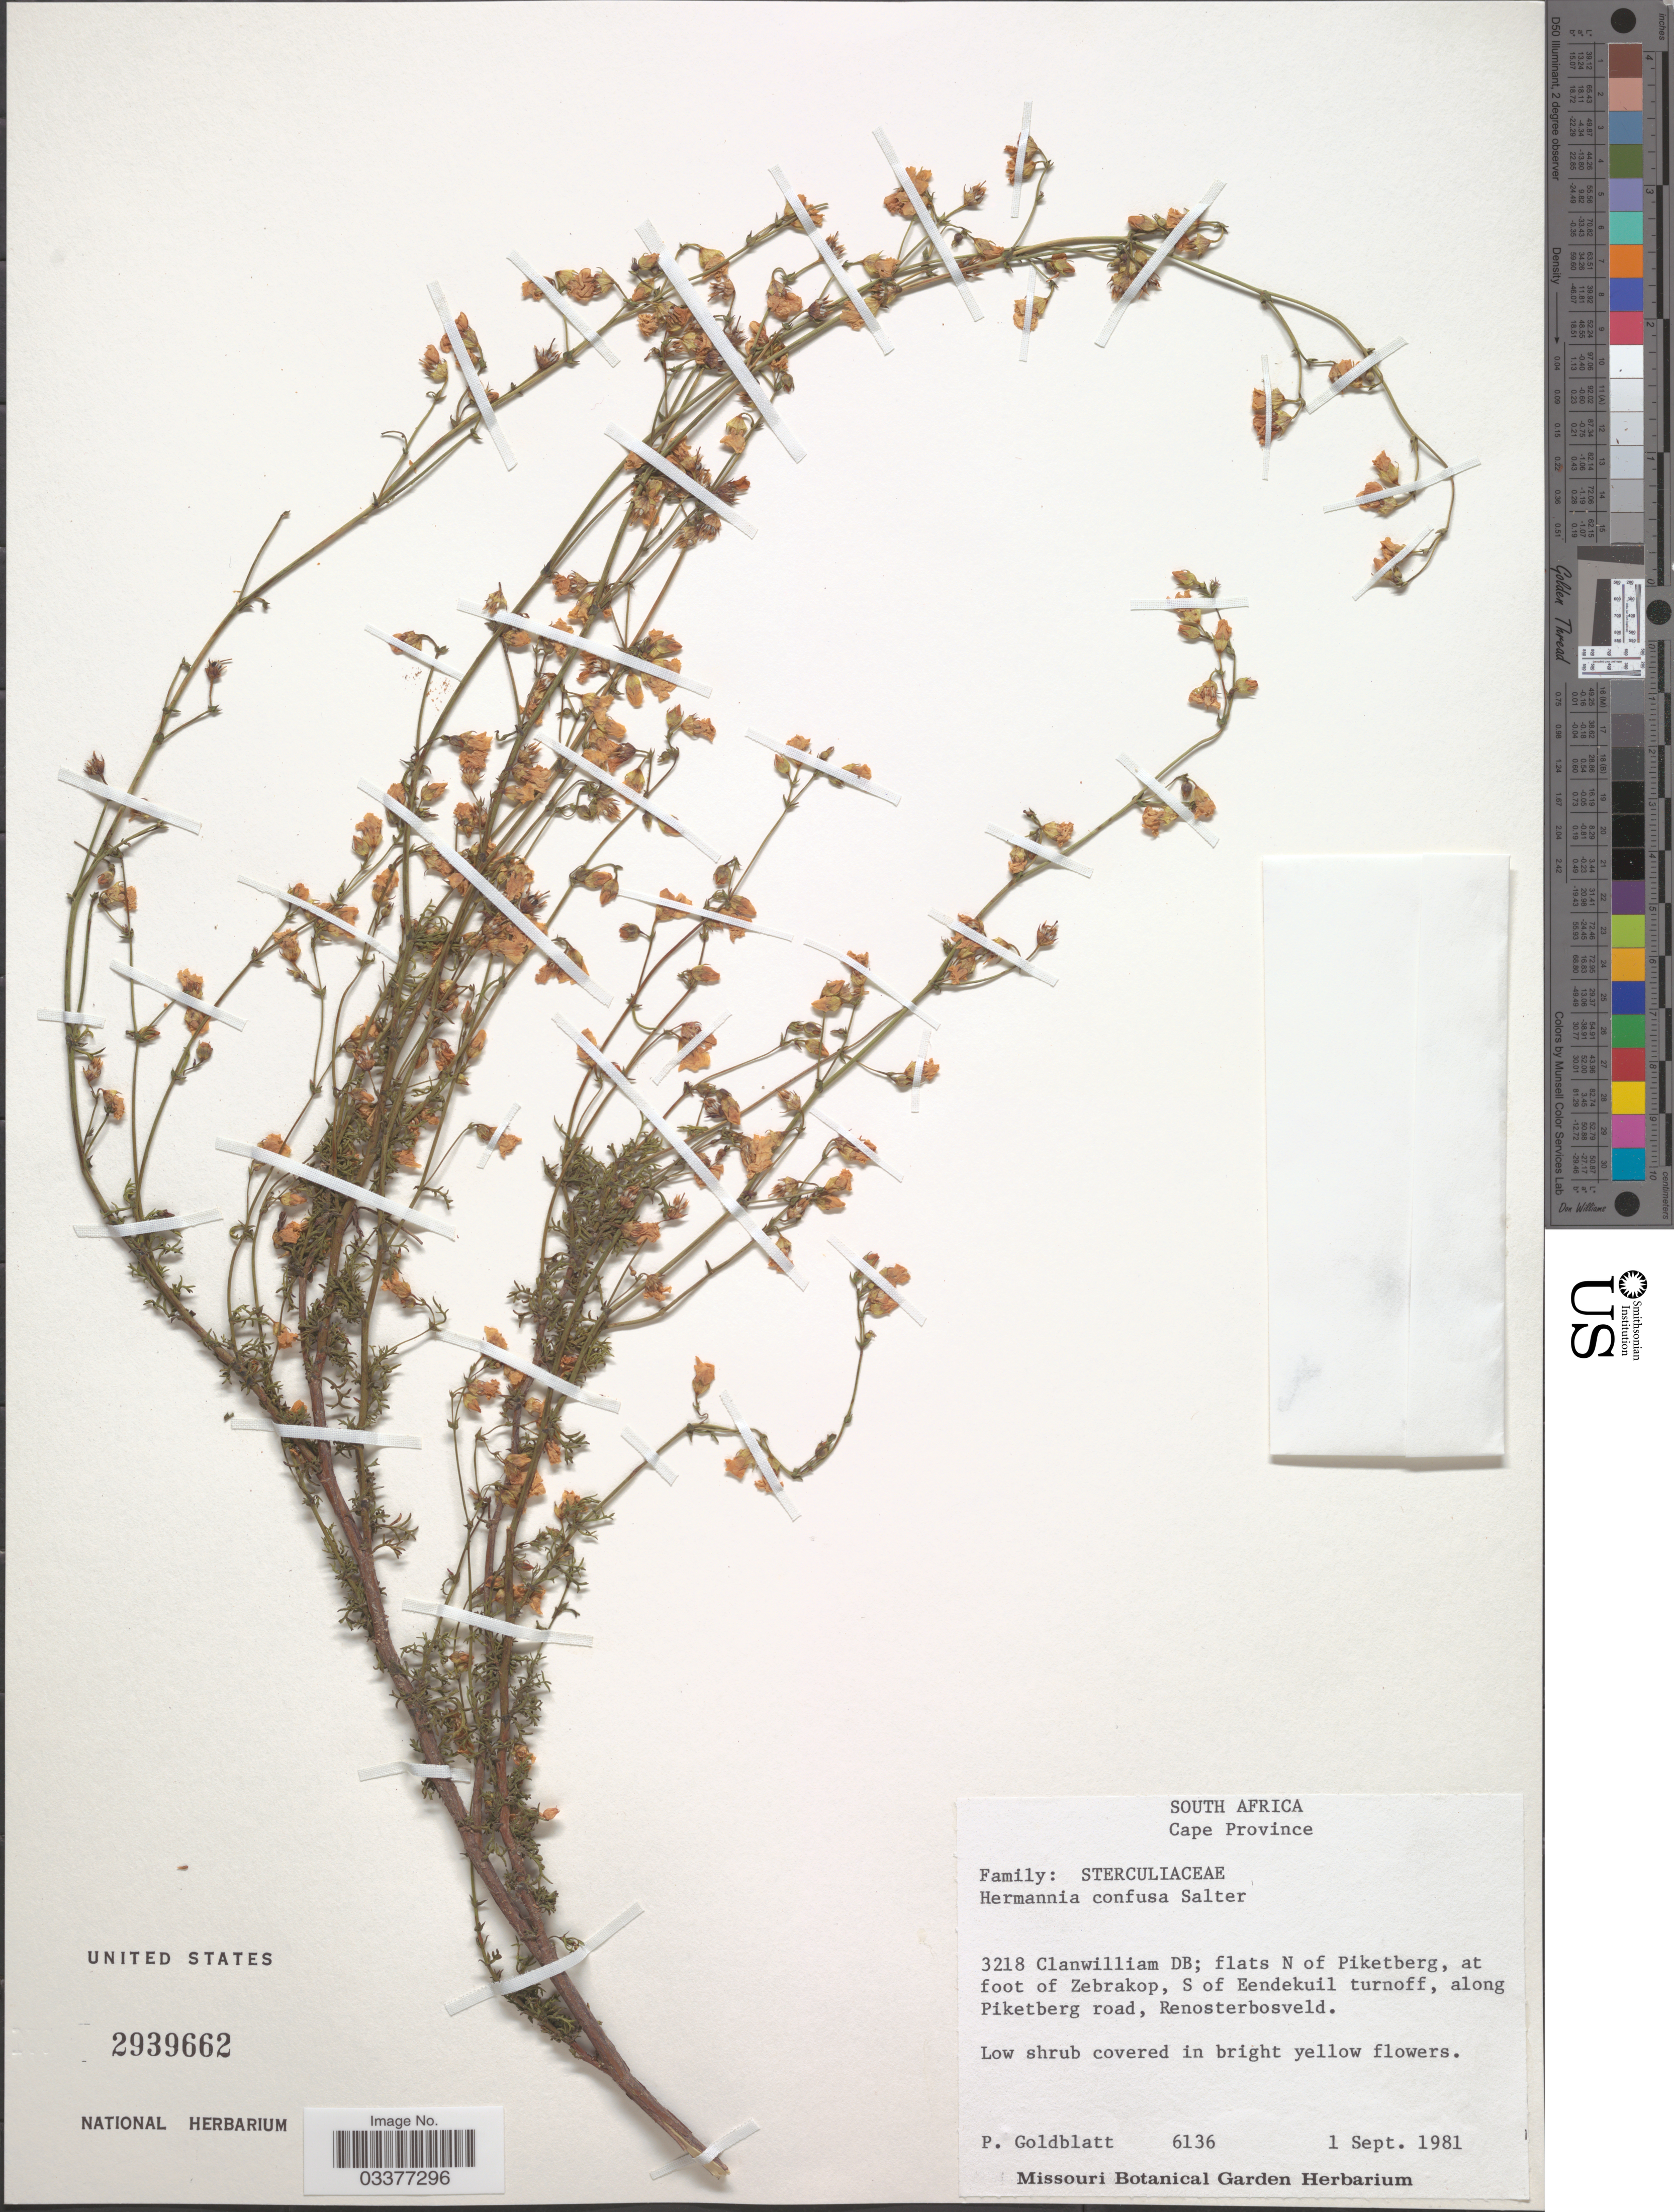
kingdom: Plantae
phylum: Tracheophyta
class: Magnoliopsida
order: Malvales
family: Malvaceae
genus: Hermannia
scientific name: Hermannia confusa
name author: T.M. Salter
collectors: P. Goldblatt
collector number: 6136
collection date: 1981-09-01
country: South Africa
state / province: Western Cape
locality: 3218 Clanwilliam DB; flats N of Piketberg, at foot of Zebrakop, S of Eendekuil turnoff, along Piketberg road, Renosterbosveld.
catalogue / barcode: US 2939662